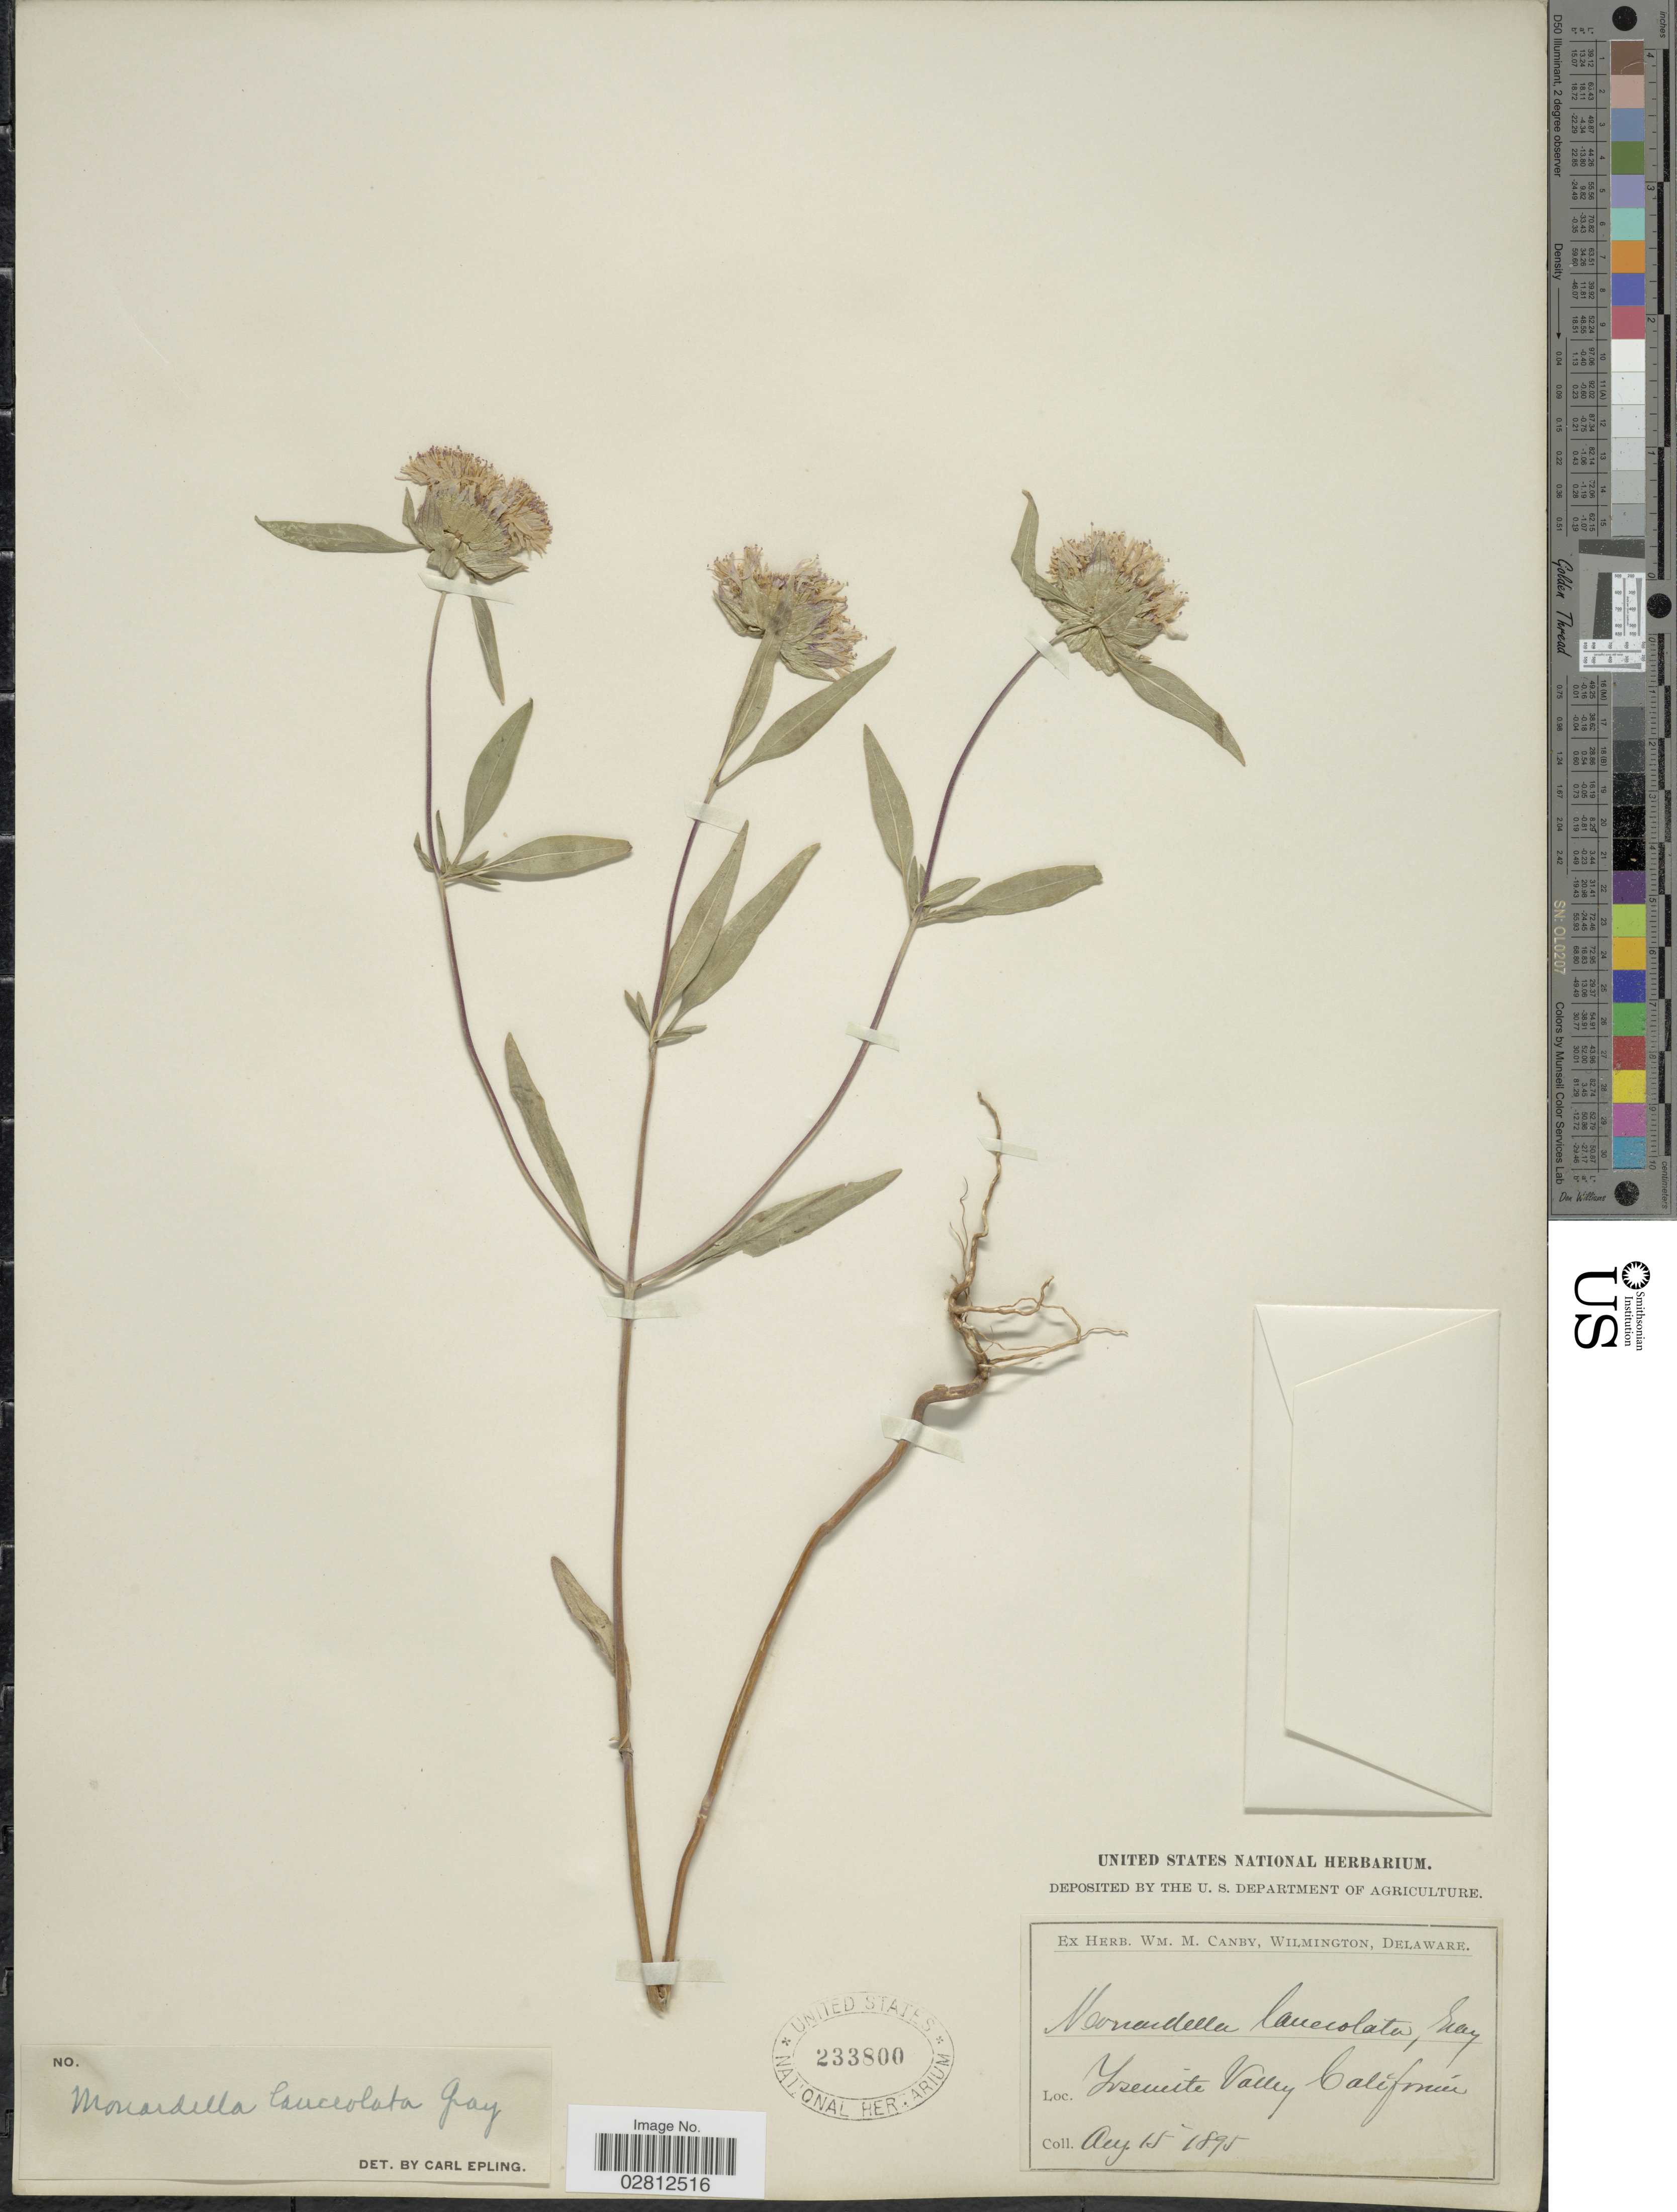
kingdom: Plantae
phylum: Tracheophyta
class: Magnoliopsida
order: Lamiales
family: Lamiaceae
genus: Monardella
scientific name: Monardella lanceolata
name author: A. Gray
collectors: ex herb. W.M. Canby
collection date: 1895-08-15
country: United States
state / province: California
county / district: Mariposa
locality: Yosemite Valley.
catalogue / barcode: US 233800